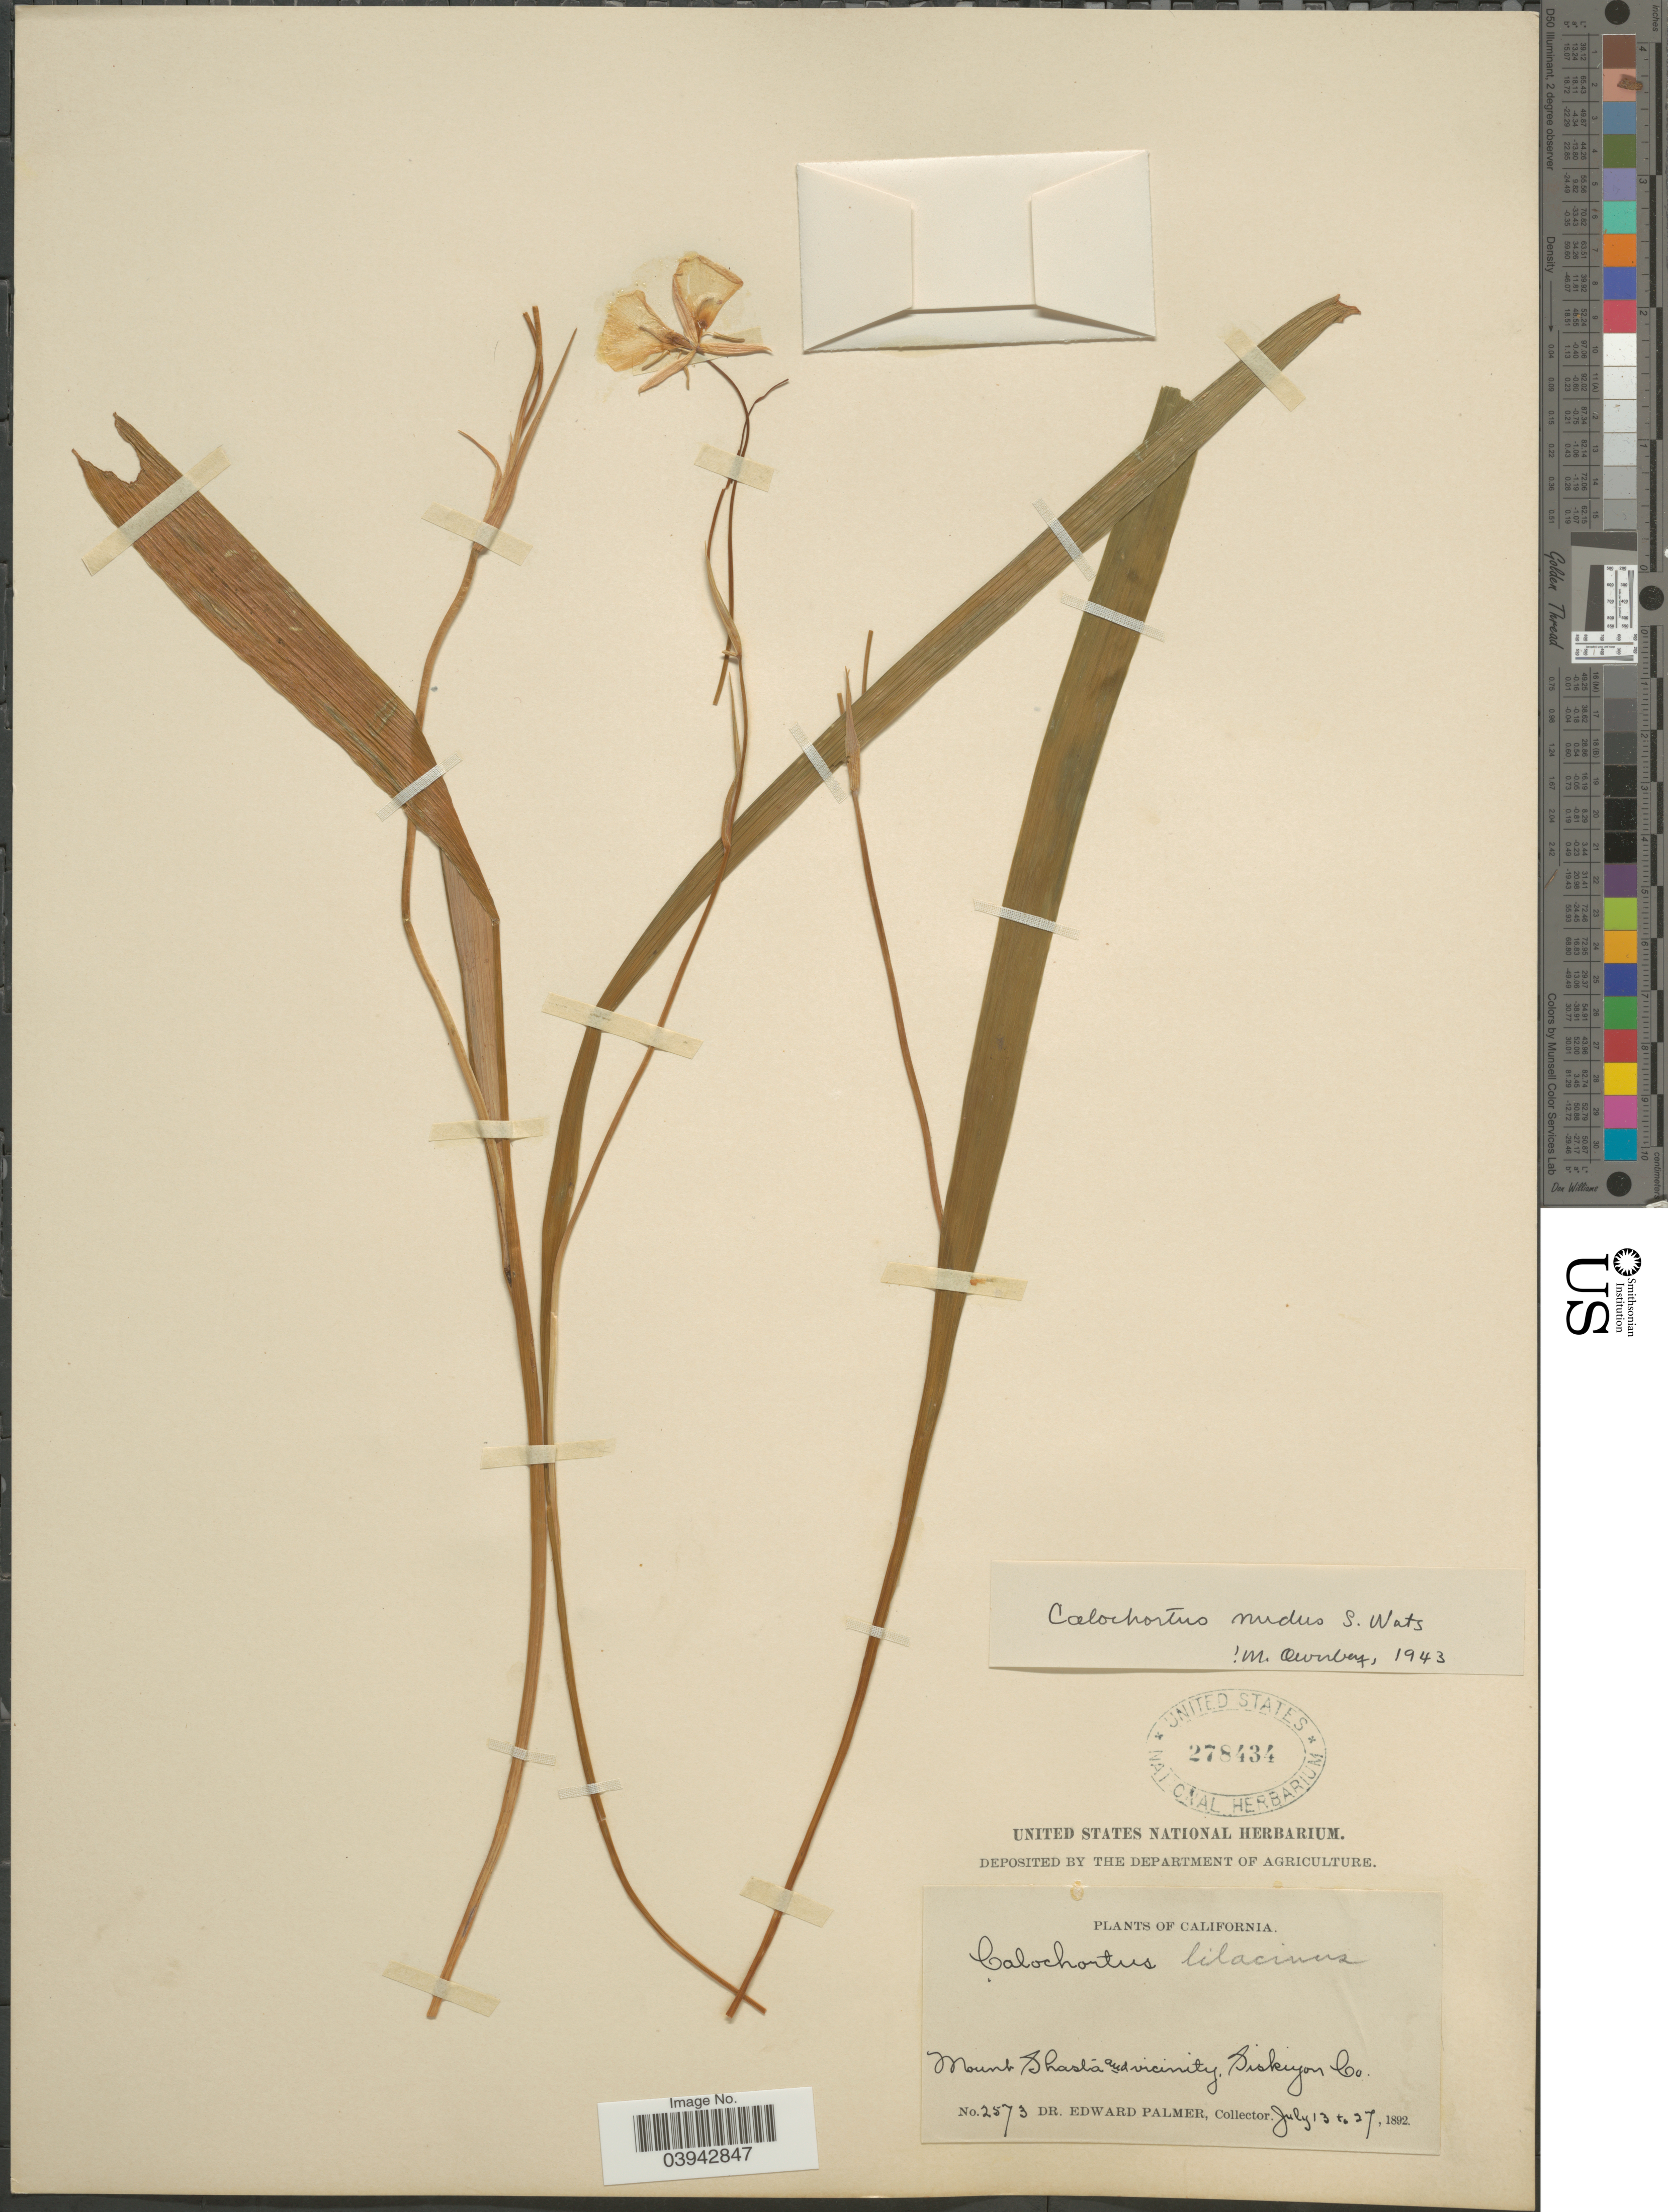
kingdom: Plantae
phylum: Tracheophyta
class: Liliopsida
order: Liliales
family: Liliaceae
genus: Calochortus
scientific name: Calochortus nudus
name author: S. Watson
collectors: E. Palmer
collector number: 2573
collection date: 1892-07-13/1892-07-27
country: United States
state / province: California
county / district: Siskiyou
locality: Mount Shasta and vicinity, Siskiyou Co.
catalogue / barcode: US 278434